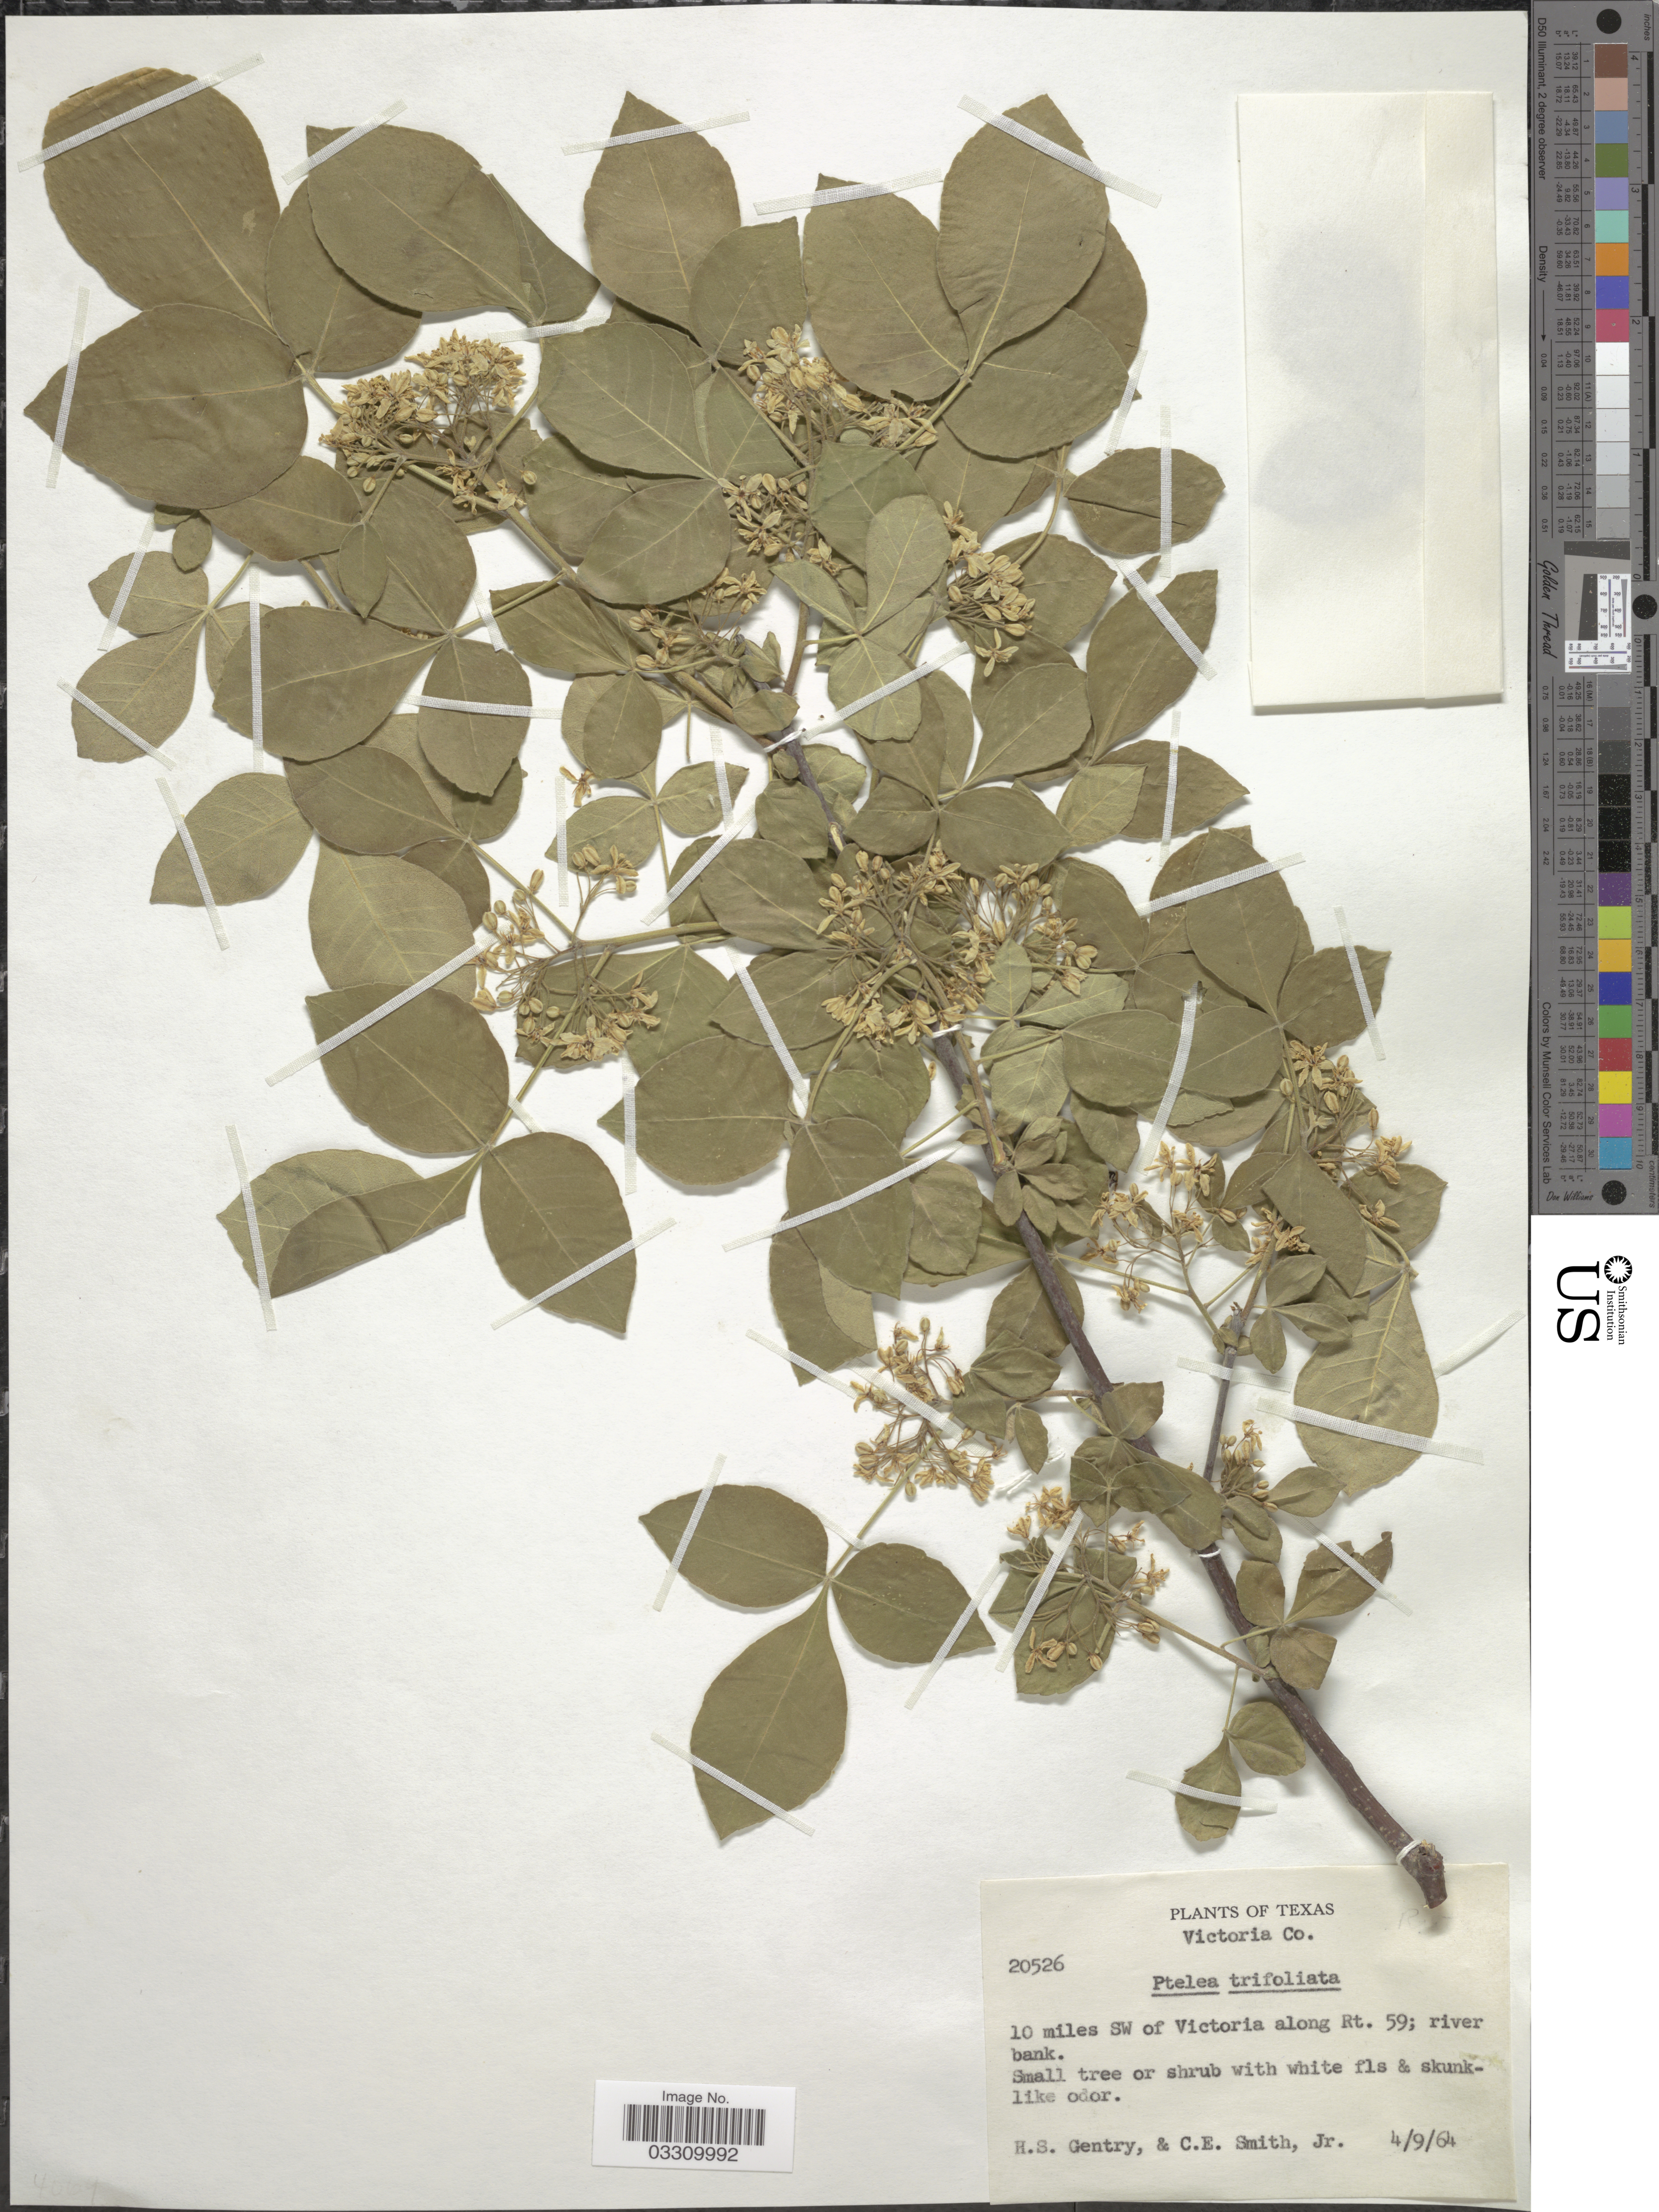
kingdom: Plantae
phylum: Tracheophyta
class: Magnoliopsida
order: Sapindales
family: Rutaceae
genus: Ptelea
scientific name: Ptelea trifoliata var. trifoliata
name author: L.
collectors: H. S. Gentry & C. E. Smith Jr.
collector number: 20526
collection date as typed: Transcribed d/m/y: 9/4/64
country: United States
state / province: Texas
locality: Victoria Co. 10 miles SW of Victoria along Rt. 59.